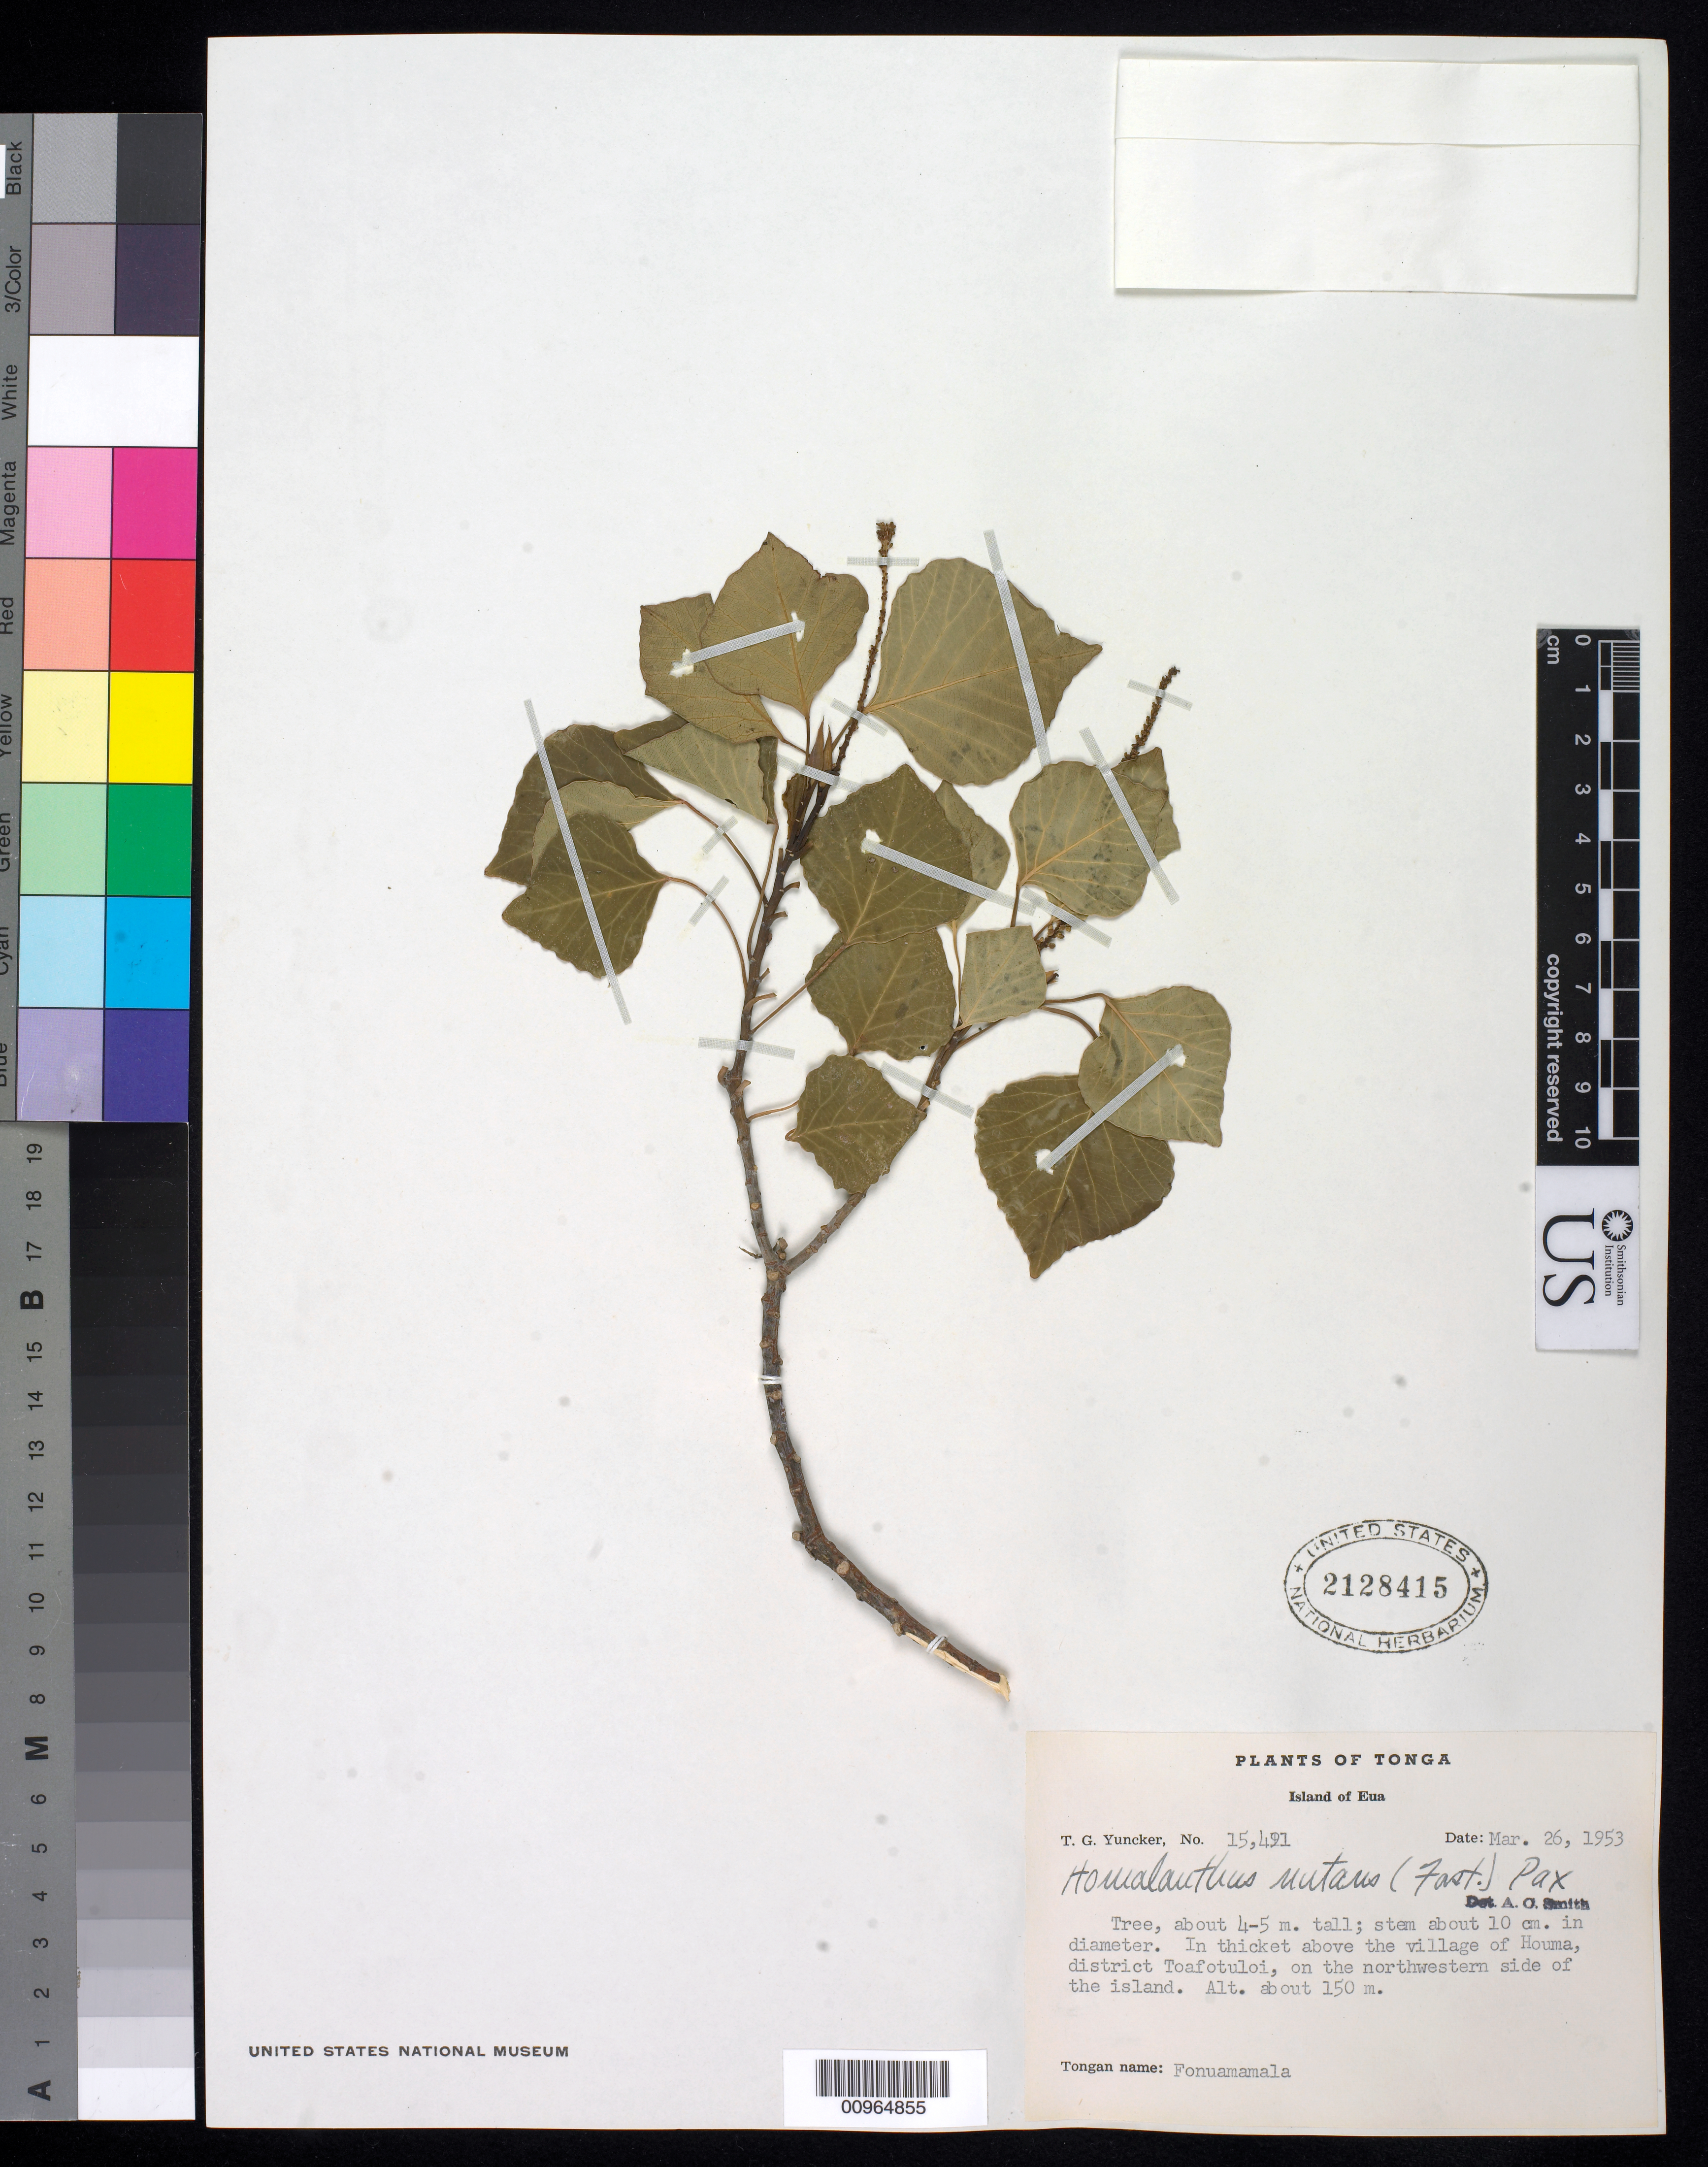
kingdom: Plantae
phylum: Tracheophyta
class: Magnoliopsida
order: Malpighiales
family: Euphorbiaceae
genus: Homalanthus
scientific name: Homalanthus nutans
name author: (G. Forst.) Guill.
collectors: T. G. Yuncker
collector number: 15491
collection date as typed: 26 Mar 1953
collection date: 1953-03-26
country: Tonga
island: Eua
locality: In thicket above village of Houma, district Toafotuloi, on the northwestern side of the island.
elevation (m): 150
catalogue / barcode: US 2128415